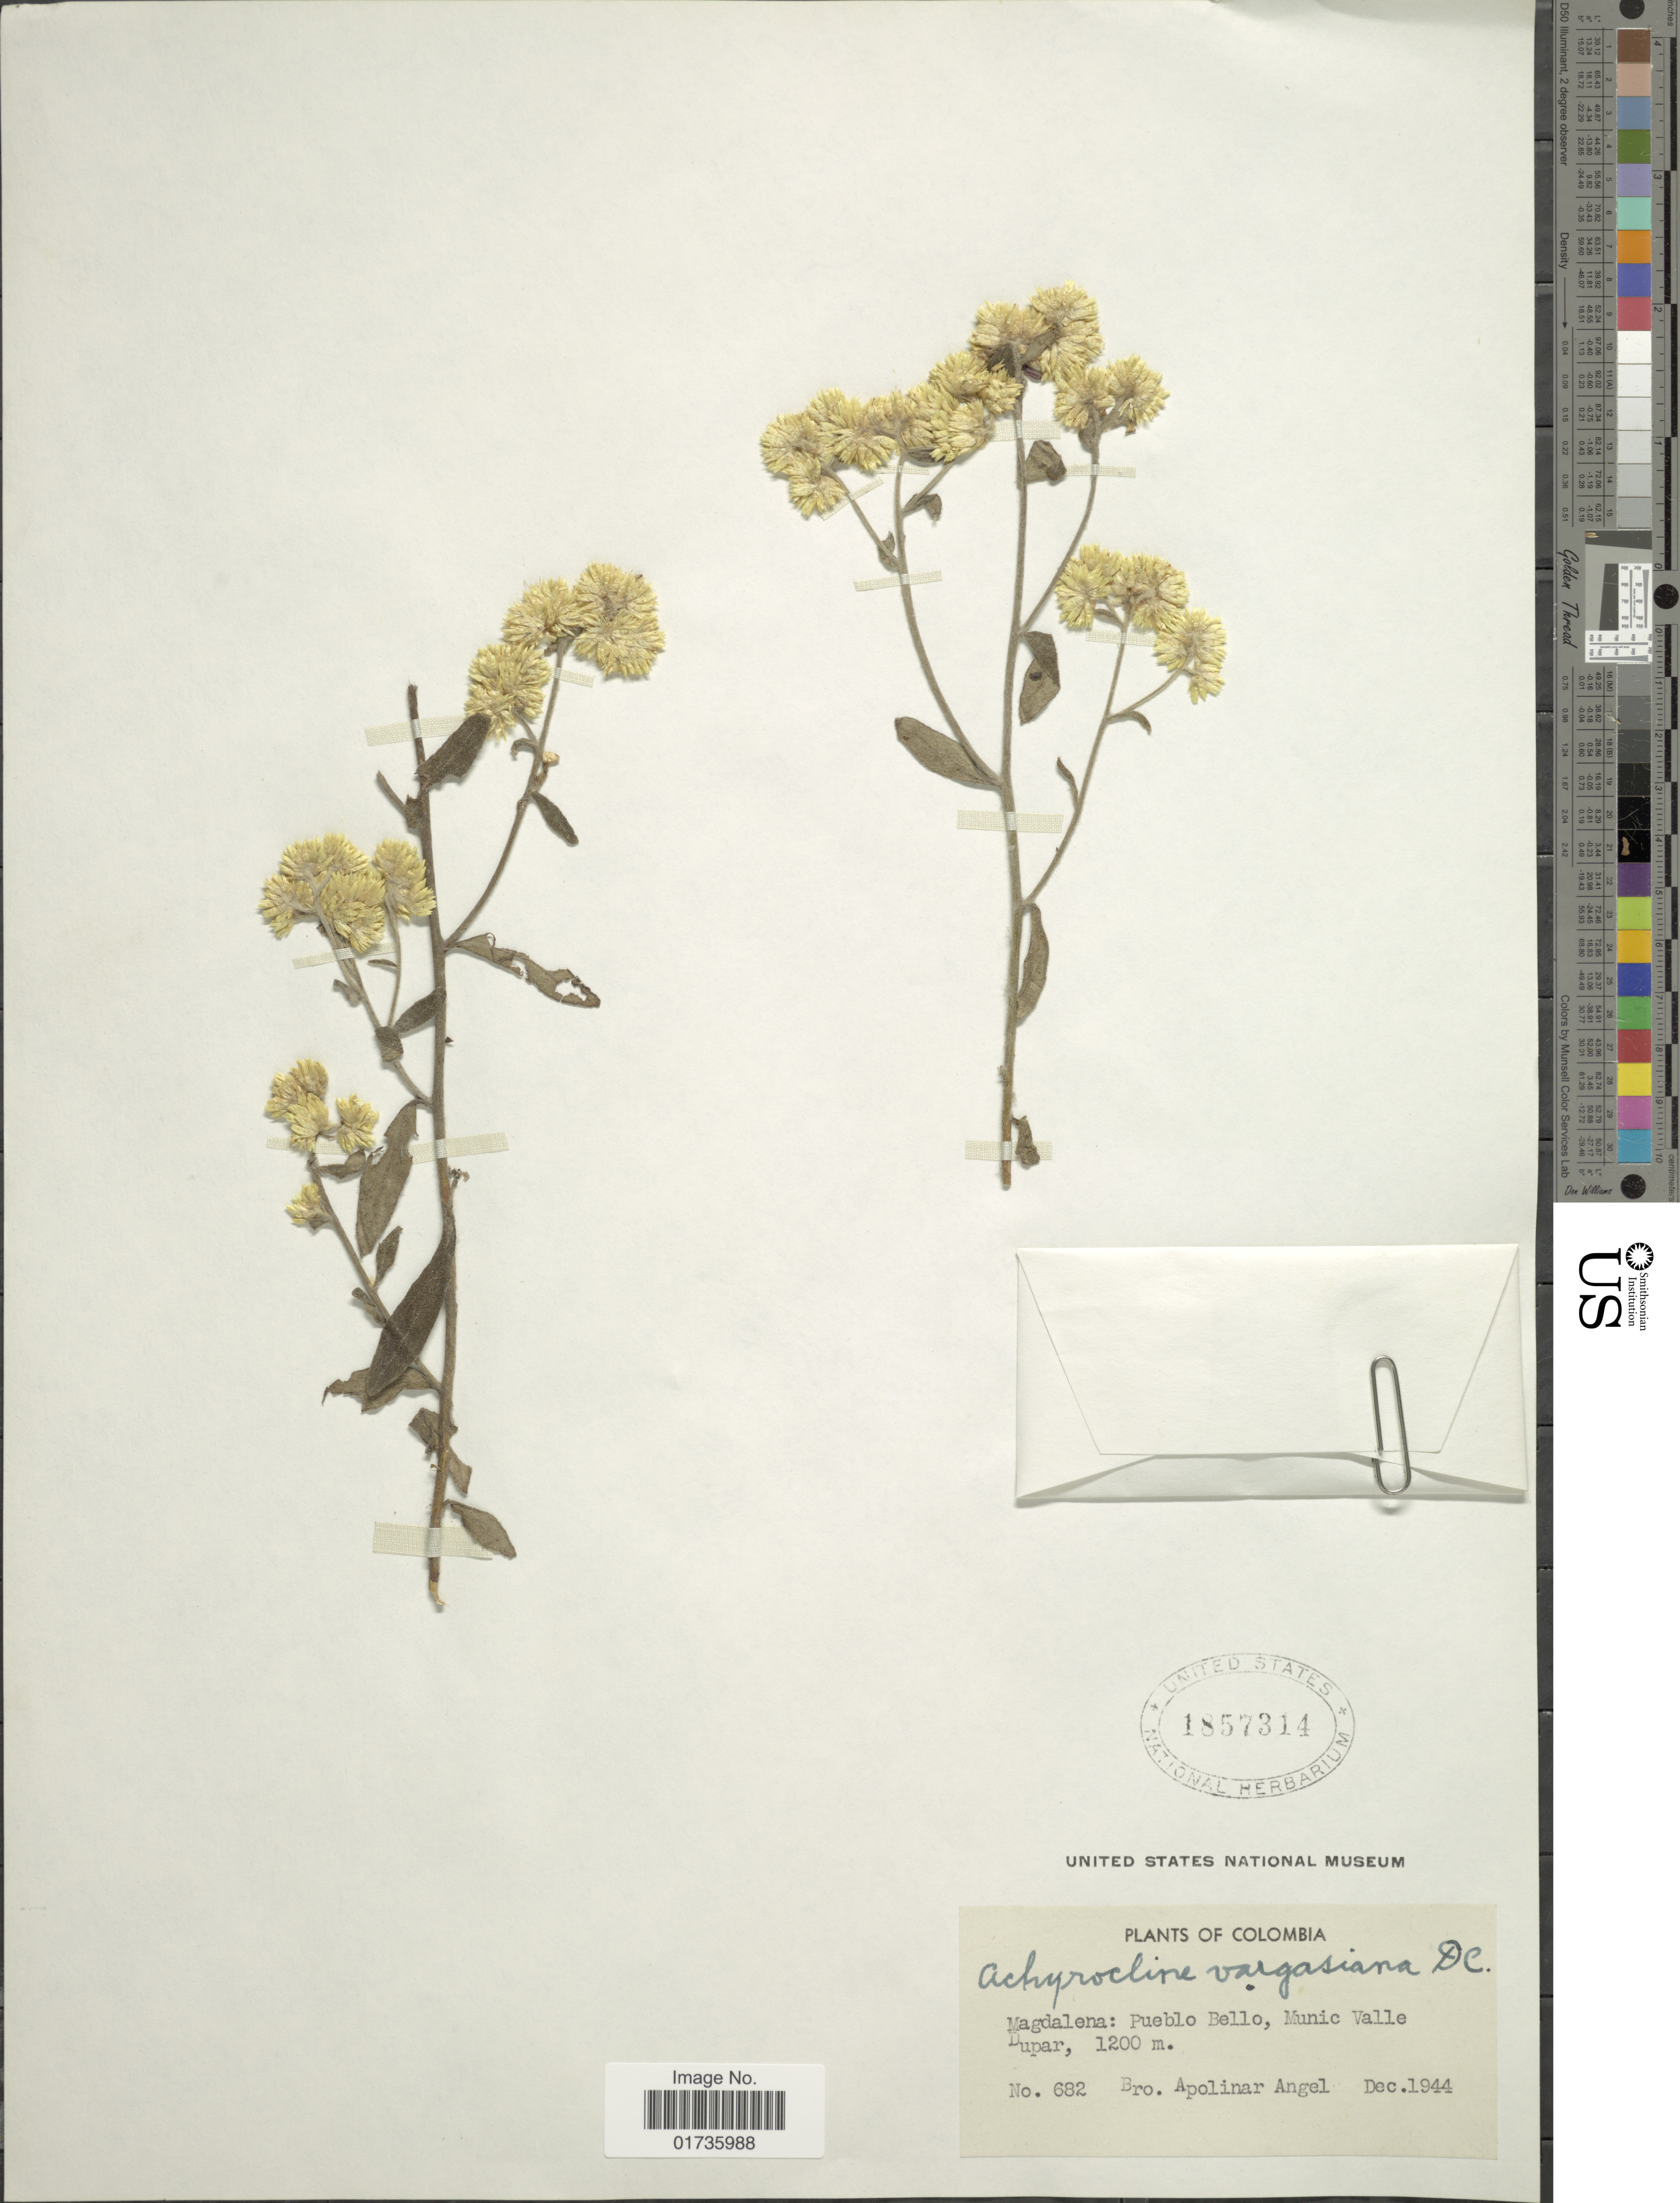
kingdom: Plantae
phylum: Tracheophyta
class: Magnoliopsida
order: Asterales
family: Asteraceae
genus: Achyrocline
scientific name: Achyrocline vargasiana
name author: DC.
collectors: B. Apollinar Angel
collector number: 682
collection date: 1944-12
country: Colombia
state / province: Magdalena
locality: Pueblo Bello, Munic Valle Dupar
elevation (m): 1200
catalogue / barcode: US 1857314